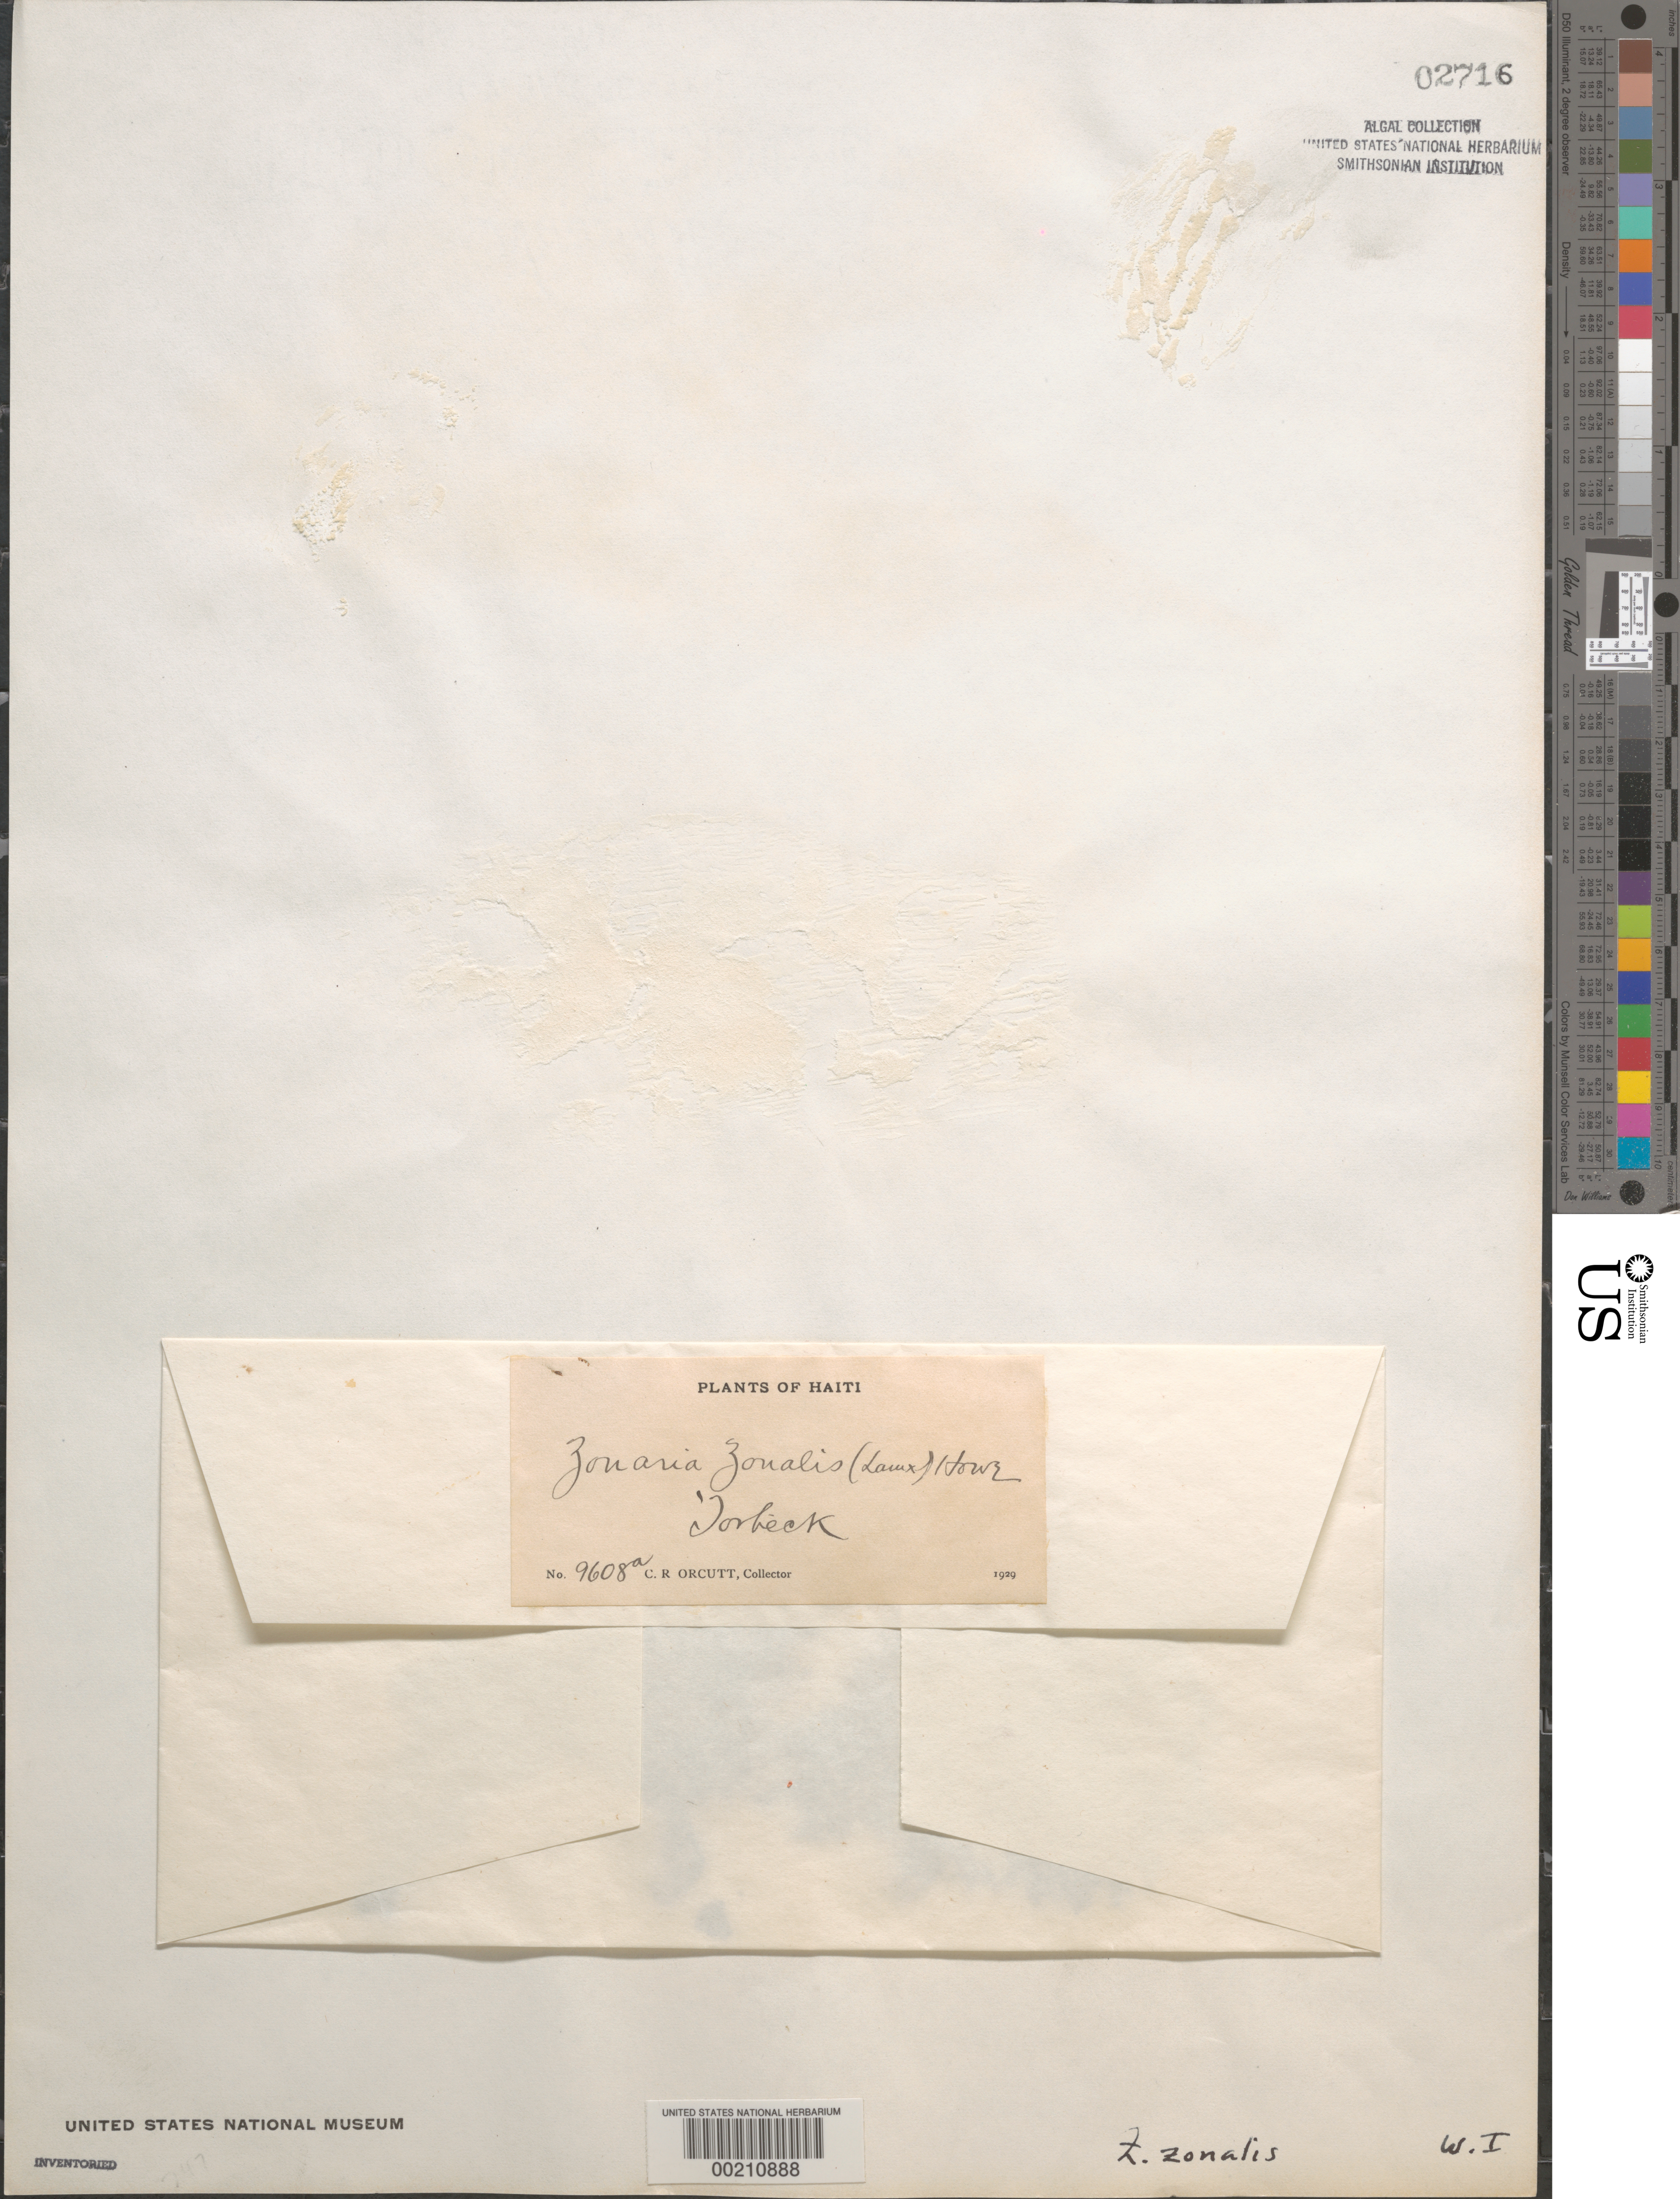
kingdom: Chromista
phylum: Ochrophyta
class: Phaeophyceae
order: Dictyotales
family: Dictyotaceae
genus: Stypopodium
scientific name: Stypopodium zonale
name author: (J.V.Lamouroux) Papenf.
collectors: C. R. Orcutt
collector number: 9608a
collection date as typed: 1929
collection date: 1929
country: Haiti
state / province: Sud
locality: Torbeck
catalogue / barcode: US 2716